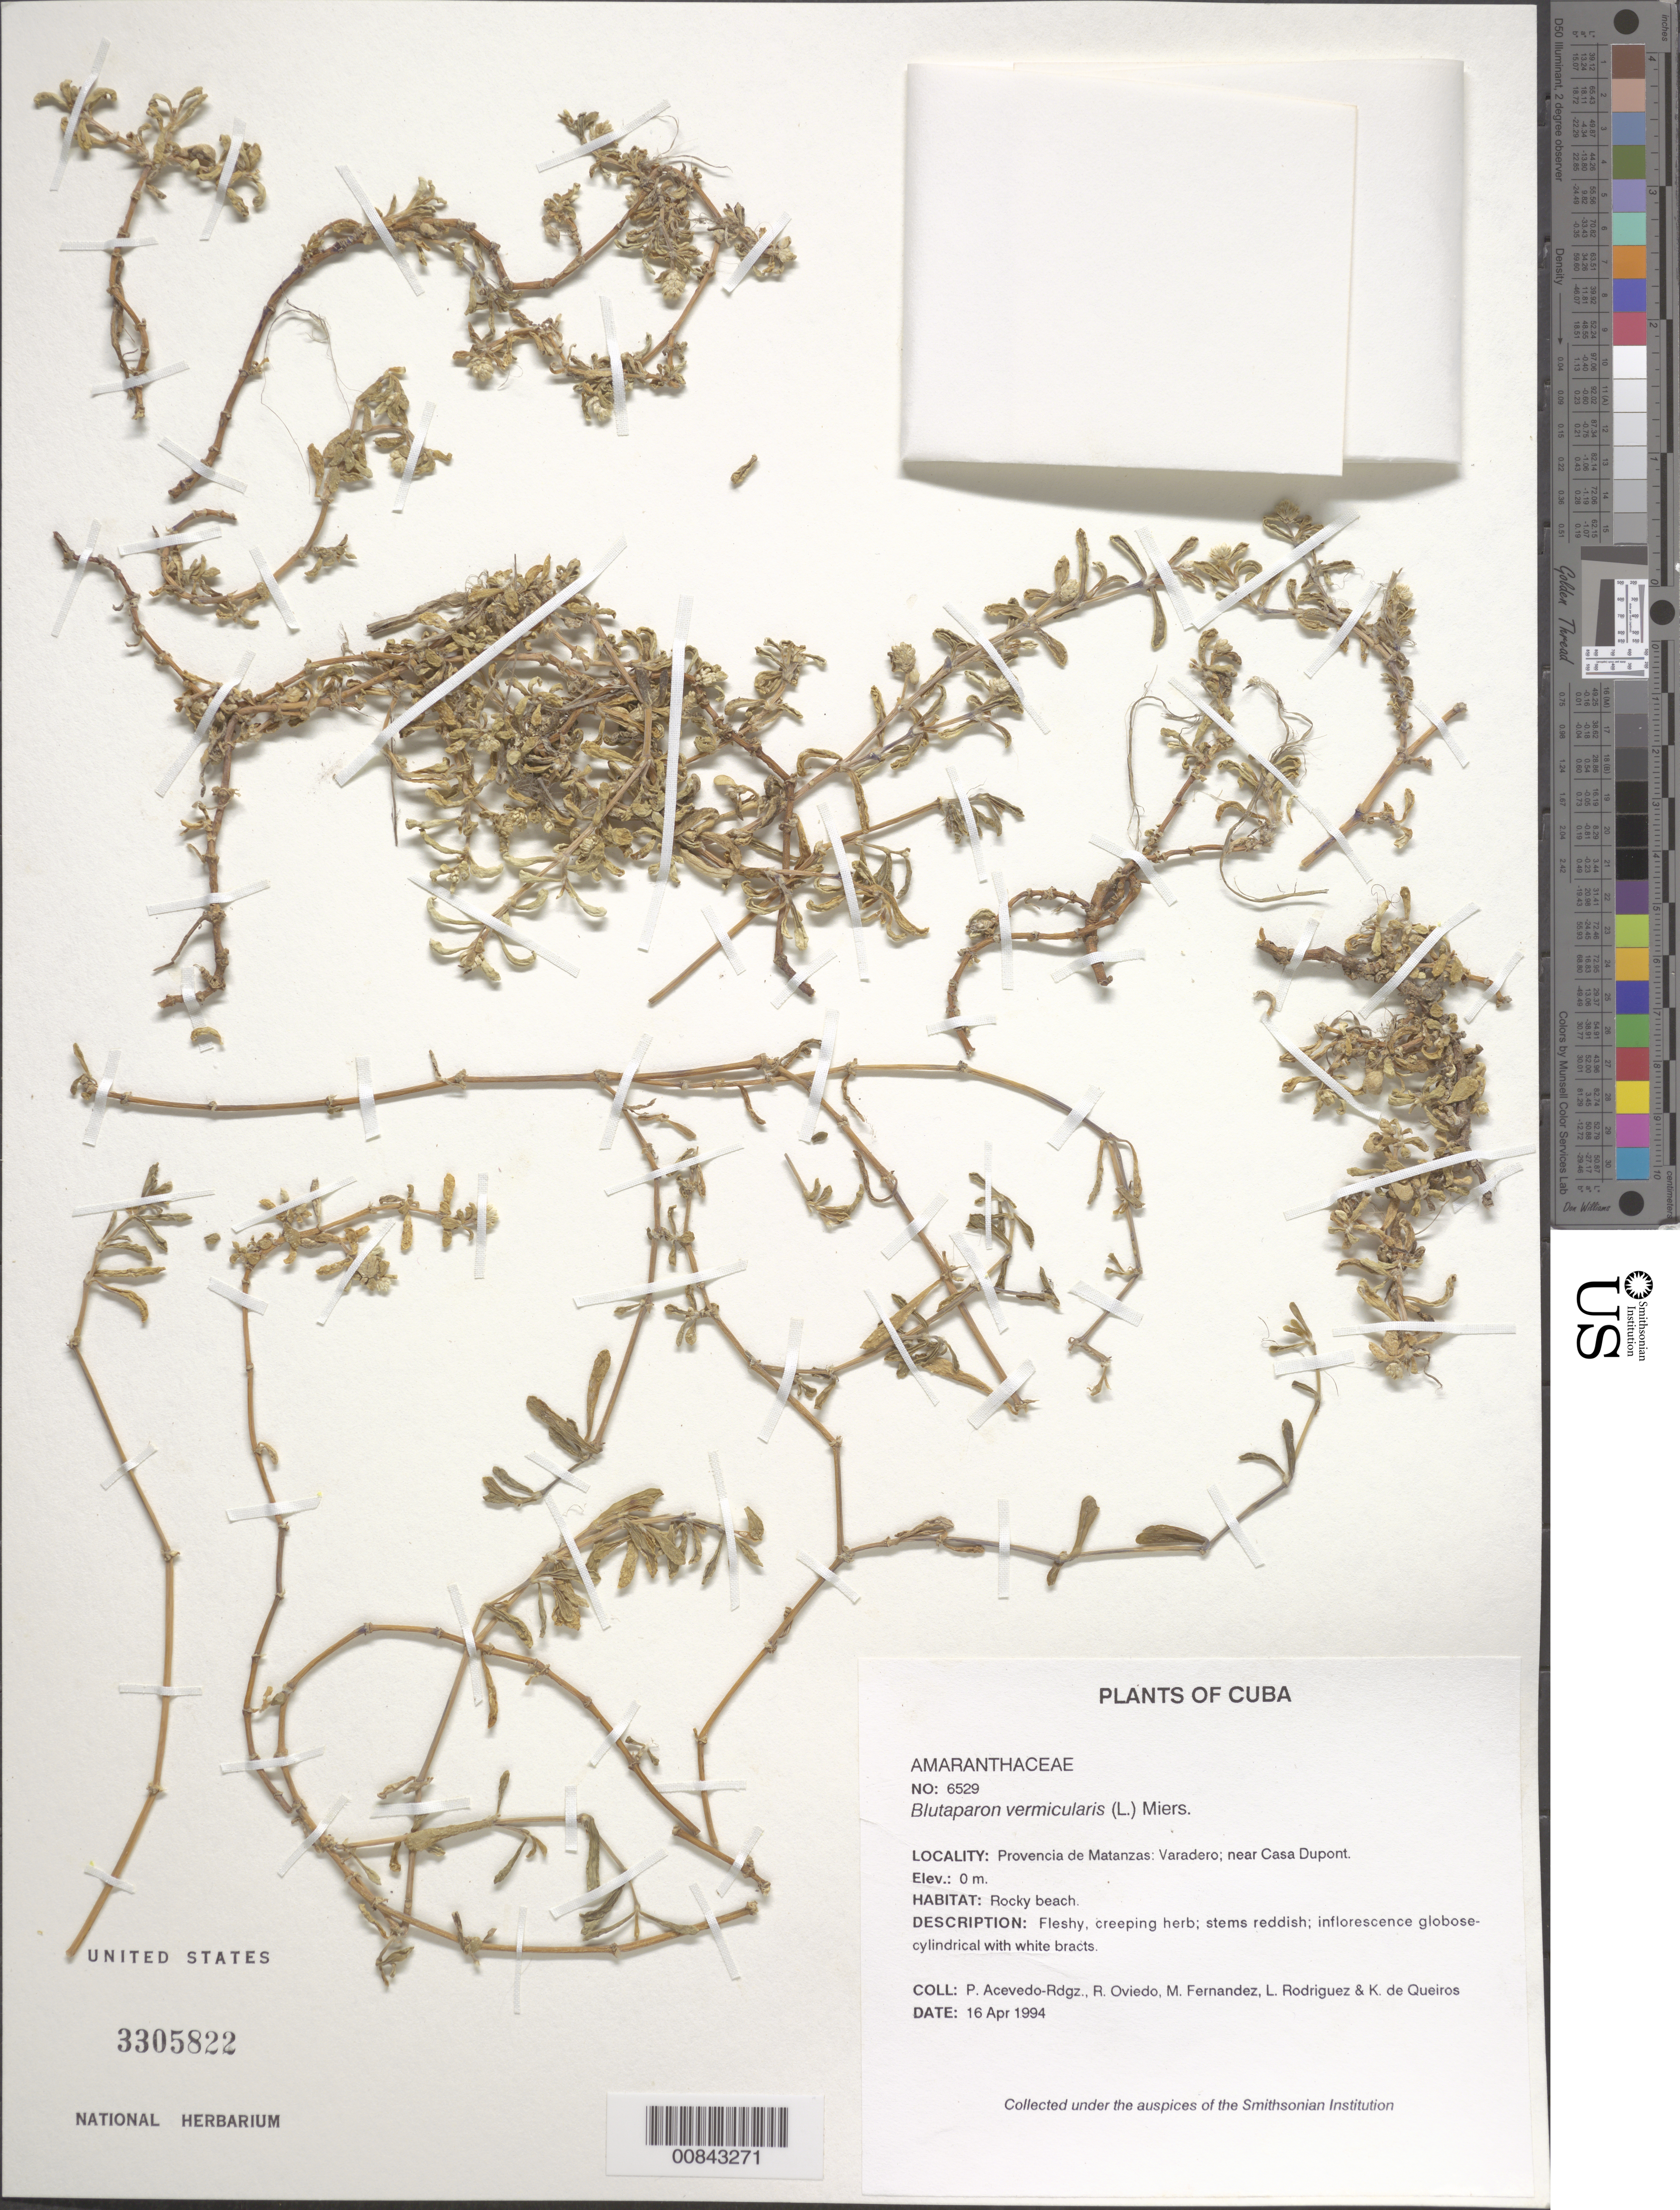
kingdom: Plantae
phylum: Tracheophyta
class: Magnoliopsida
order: Caryophyllales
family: Amaranthaceae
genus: Gomphrena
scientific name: Gomphrena vermicularis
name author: L.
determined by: Strong, Mark T., (BOT), Smithsonian Institution - National Museum of Natural History (UNITED STATES)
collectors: P. Acevedo-Rodr., R. Oviedo, M. Fernández, L. Rodriguez & K. De Queiroz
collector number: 6529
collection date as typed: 16 Apr 1994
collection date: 1994-04-16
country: Cuba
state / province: Matanzas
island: Cuba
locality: Varadero; near Casa Dupont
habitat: Rocky beach.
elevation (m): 0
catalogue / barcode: US 3305822